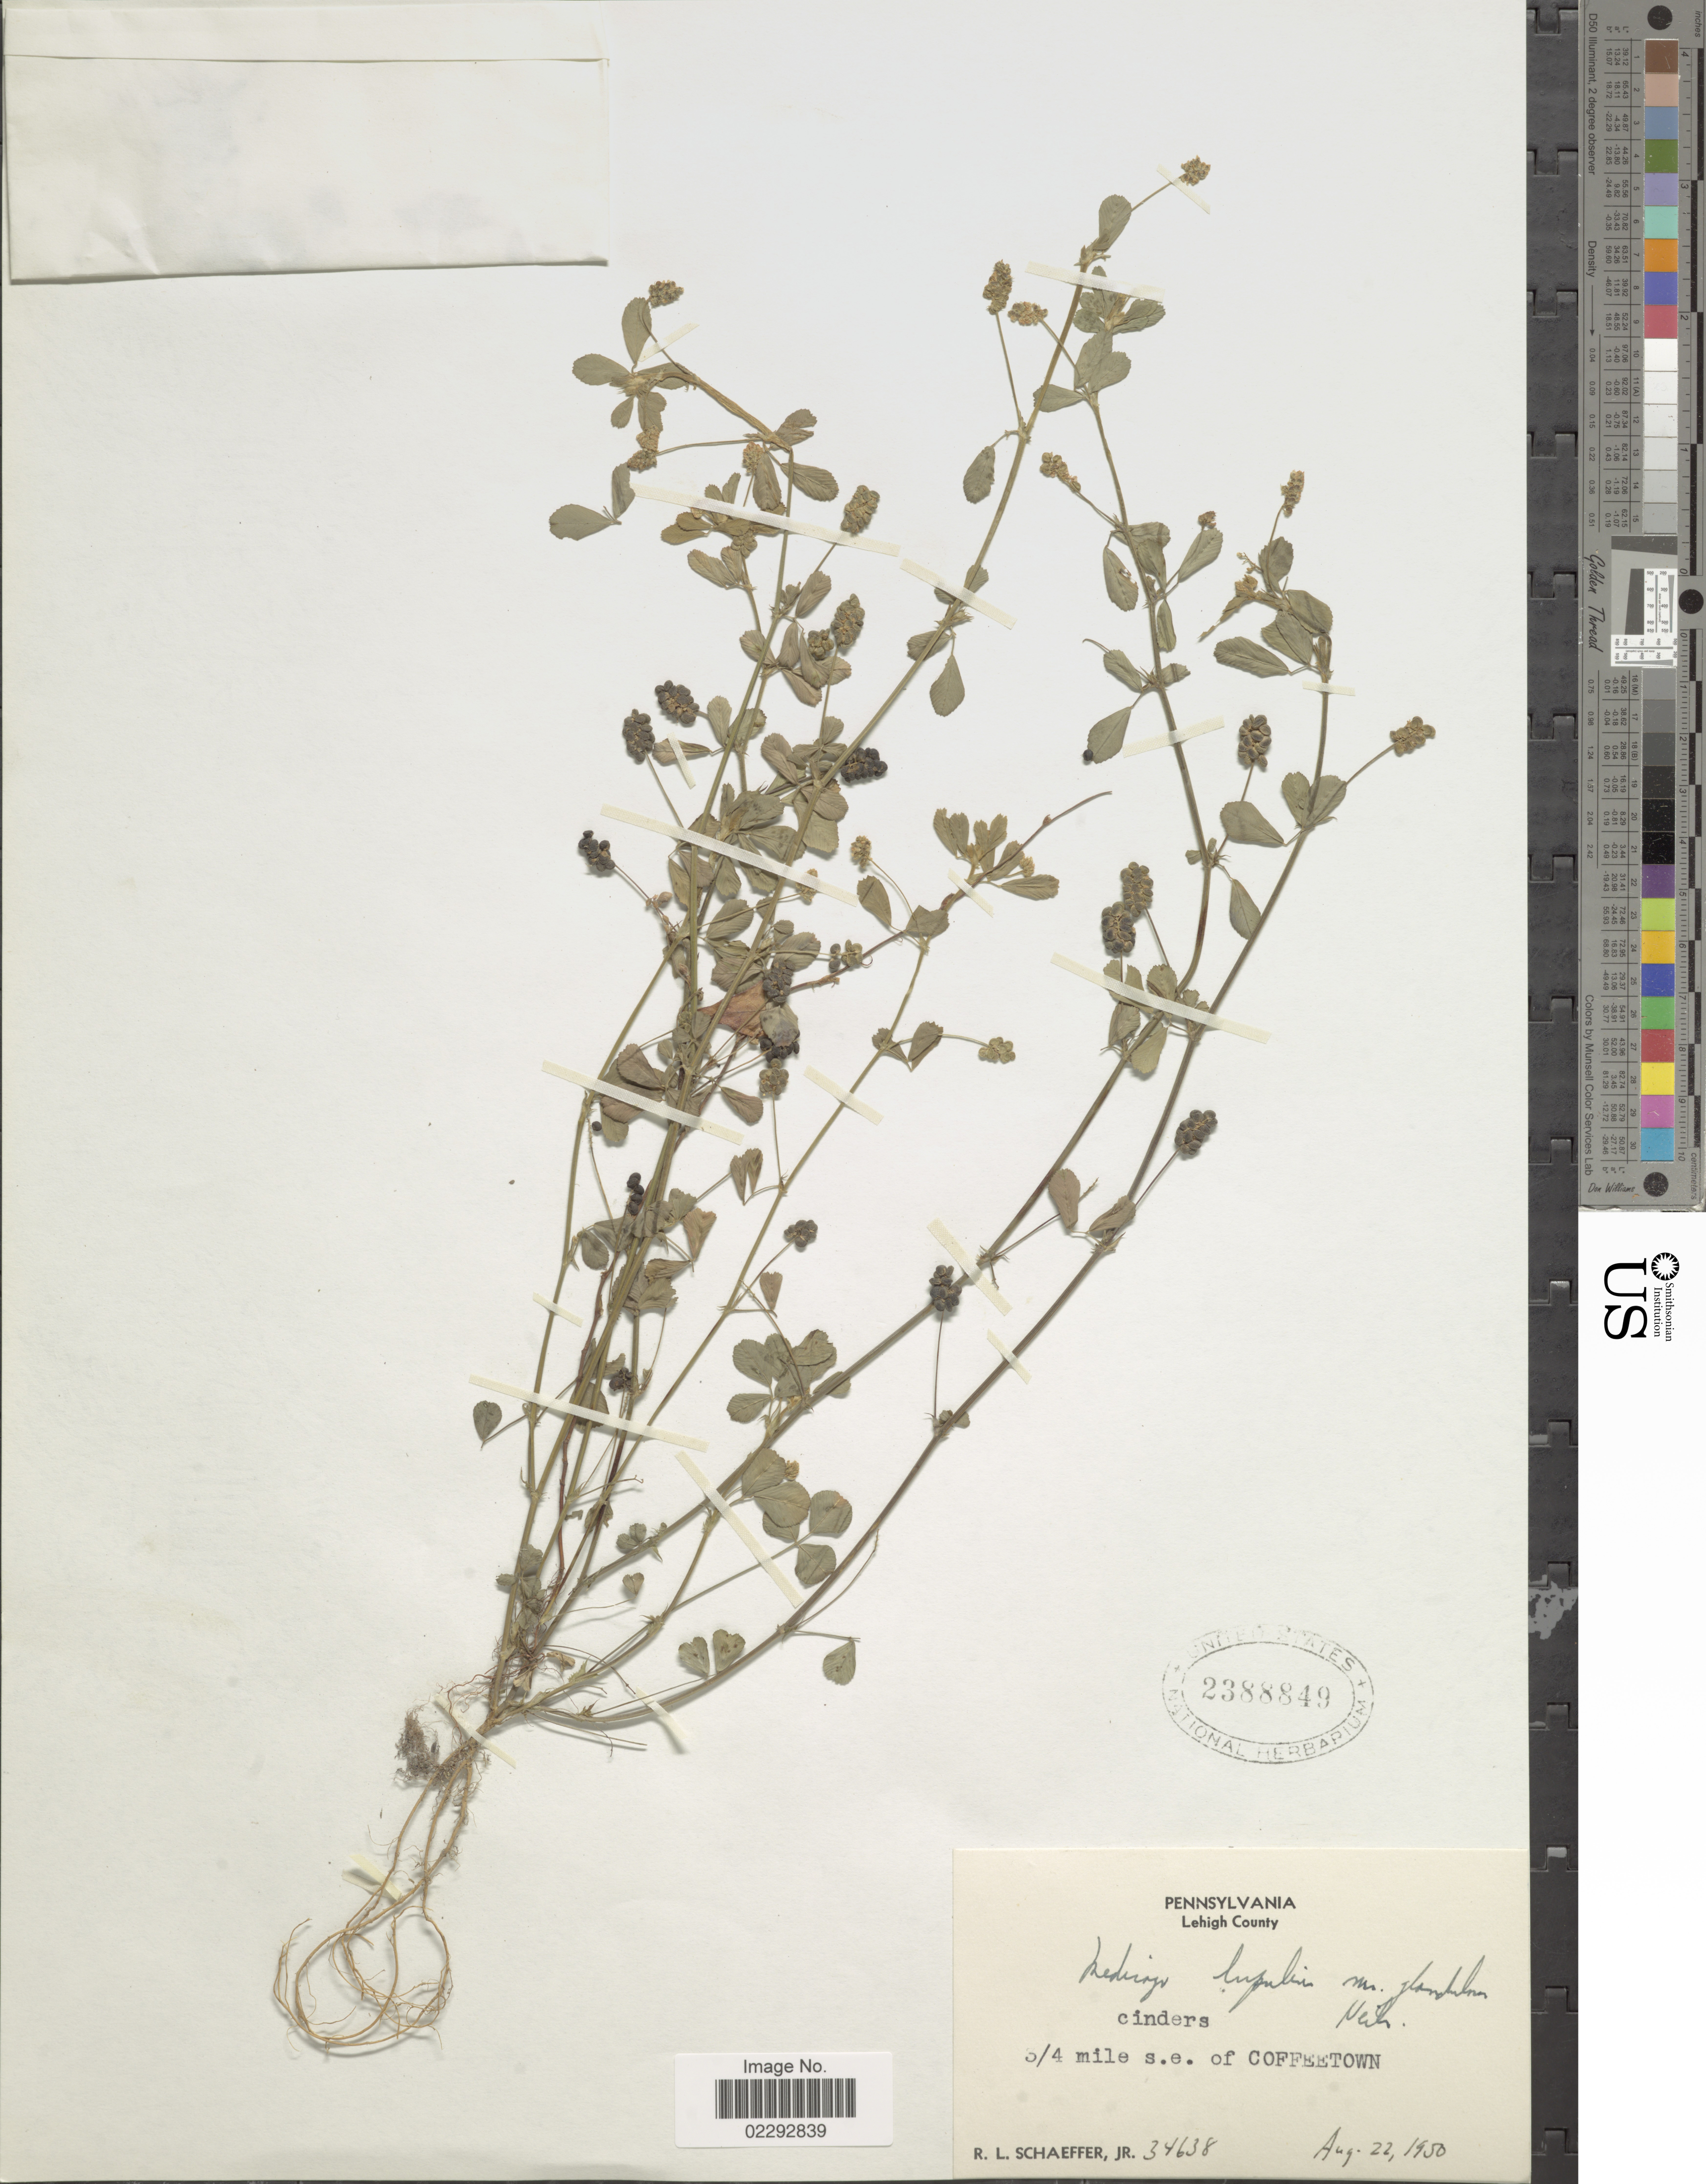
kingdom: Plantae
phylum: Tracheophyta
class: Magnoliopsida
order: Fabales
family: Fabaceae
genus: Medicago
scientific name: Medicago lupulina var. glandulosa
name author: W.D.J. Koch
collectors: R. L. Schaeffer Jr.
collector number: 34638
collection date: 1950-08-22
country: United States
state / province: Pennsylvania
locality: Lehigh County, 3/4 mile s.e. of Coffeetown.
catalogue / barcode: US 2388849